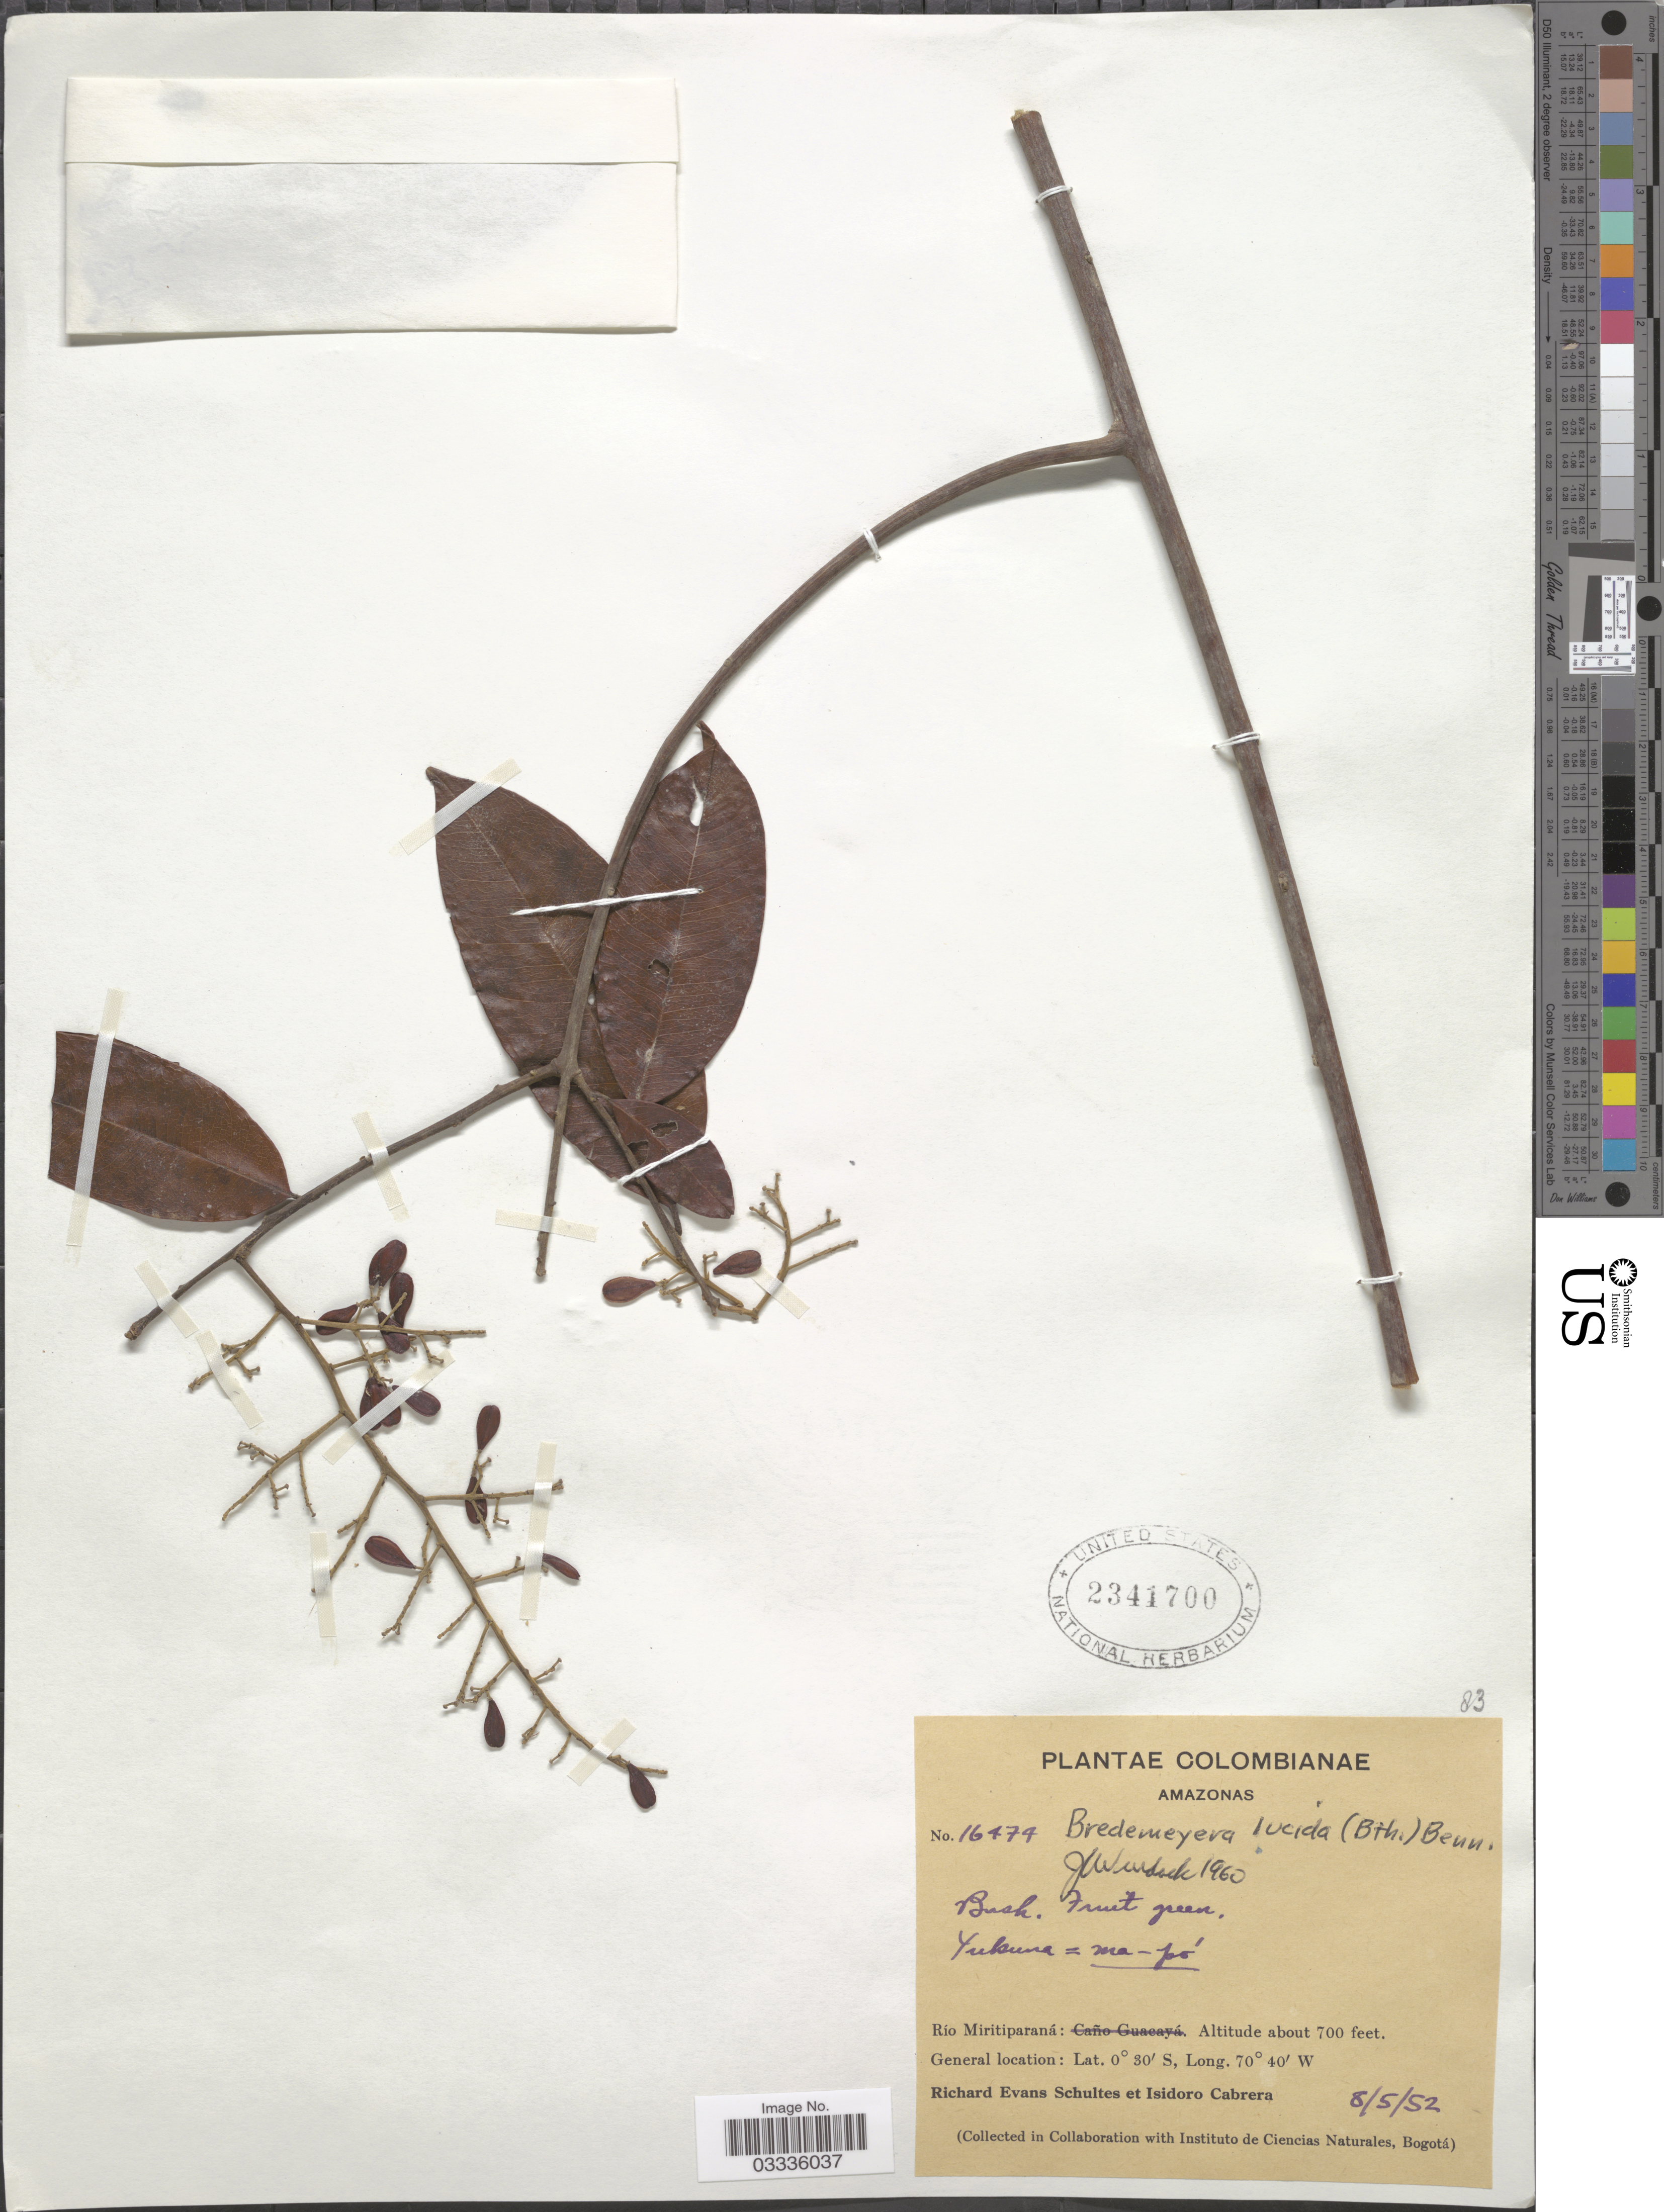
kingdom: Plantae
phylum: Tracheophyta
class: Magnoliopsida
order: Fabales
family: Polygalaceae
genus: Bredemeyera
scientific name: Bredemeyera lucida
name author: (Benth.) Klotzsch ex Hassk.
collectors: R. E. Schultes & I. Cabrera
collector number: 16474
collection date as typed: Transcribed d/m/y: 8/5/52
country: Colombia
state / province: Amazônas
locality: Río Miritiparaná.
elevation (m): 213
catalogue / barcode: US 2341700